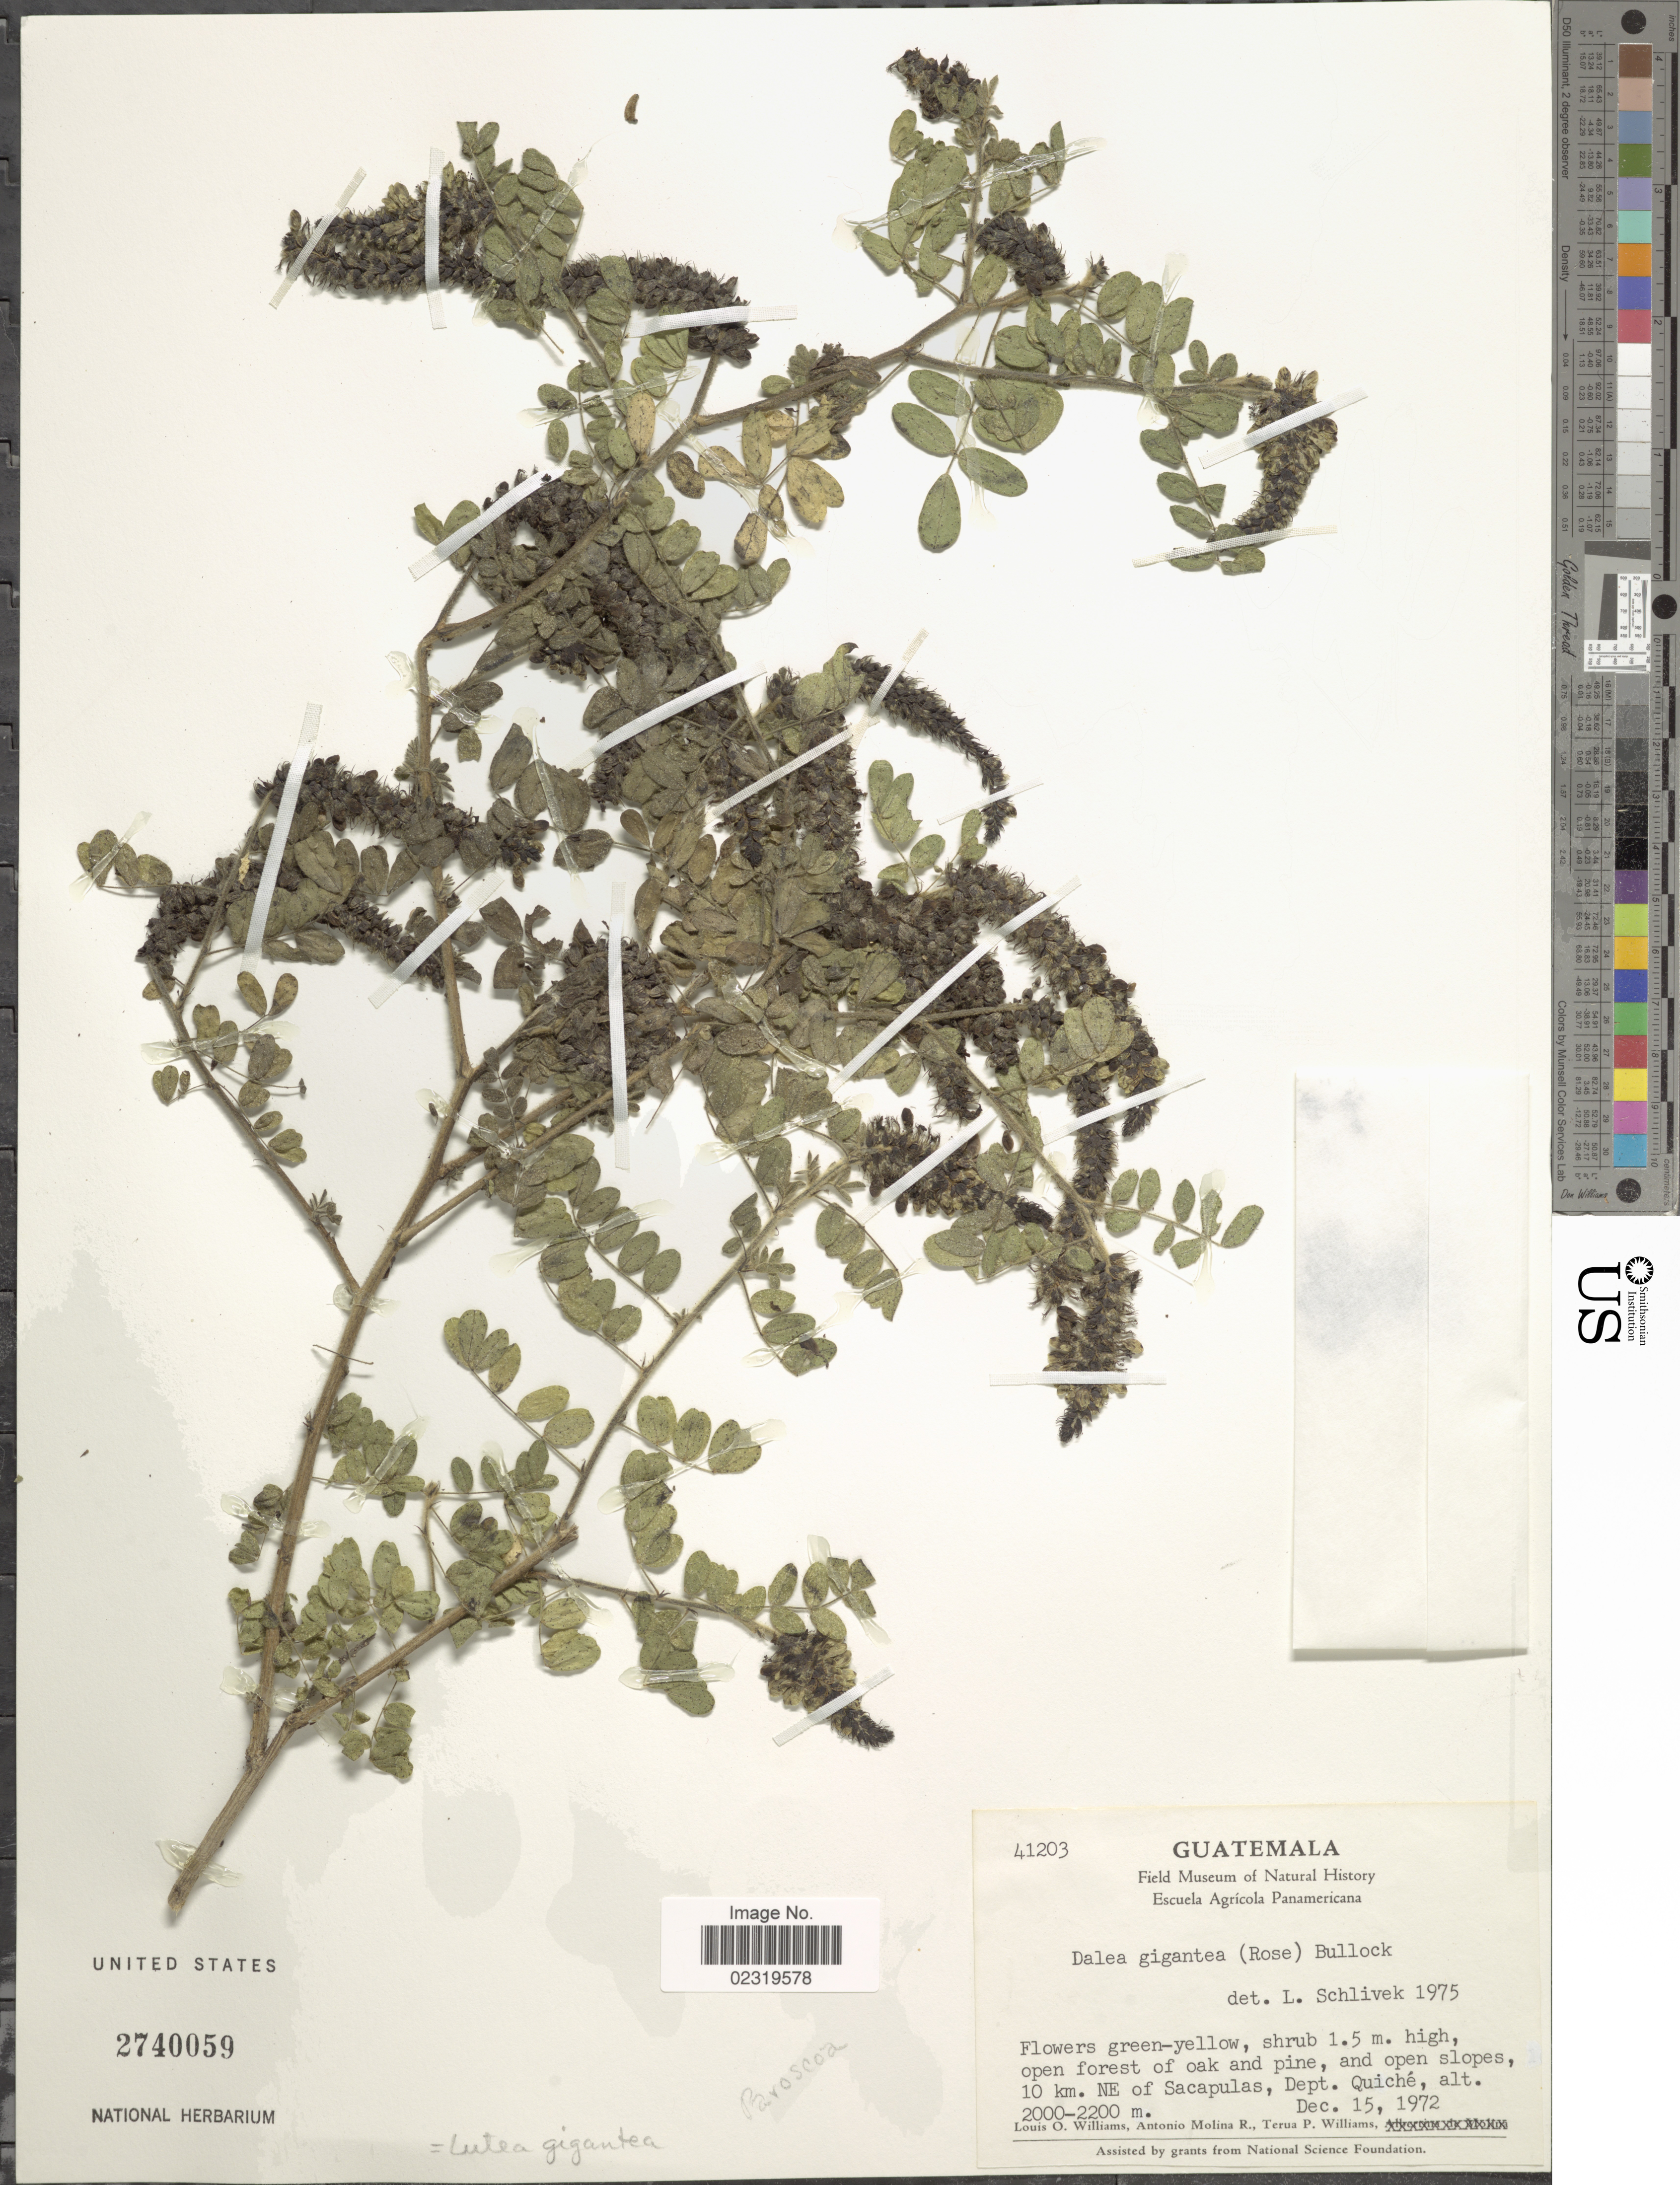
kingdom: Plantae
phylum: Tracheophyta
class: Magnoliopsida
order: Fabales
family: Fabaceae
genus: Dalea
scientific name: Dalea lutea var. gigantea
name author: (Rose) Barneby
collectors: L. O. Williams, A. Molina R. & T. P. Williams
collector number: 41203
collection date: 1972-12-15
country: Guatemala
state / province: El Quiché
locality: Open forest of oak and pine, and open slopes 10 km NE of Sacapulas, Dept. Quiché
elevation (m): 2000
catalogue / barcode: US 2740059